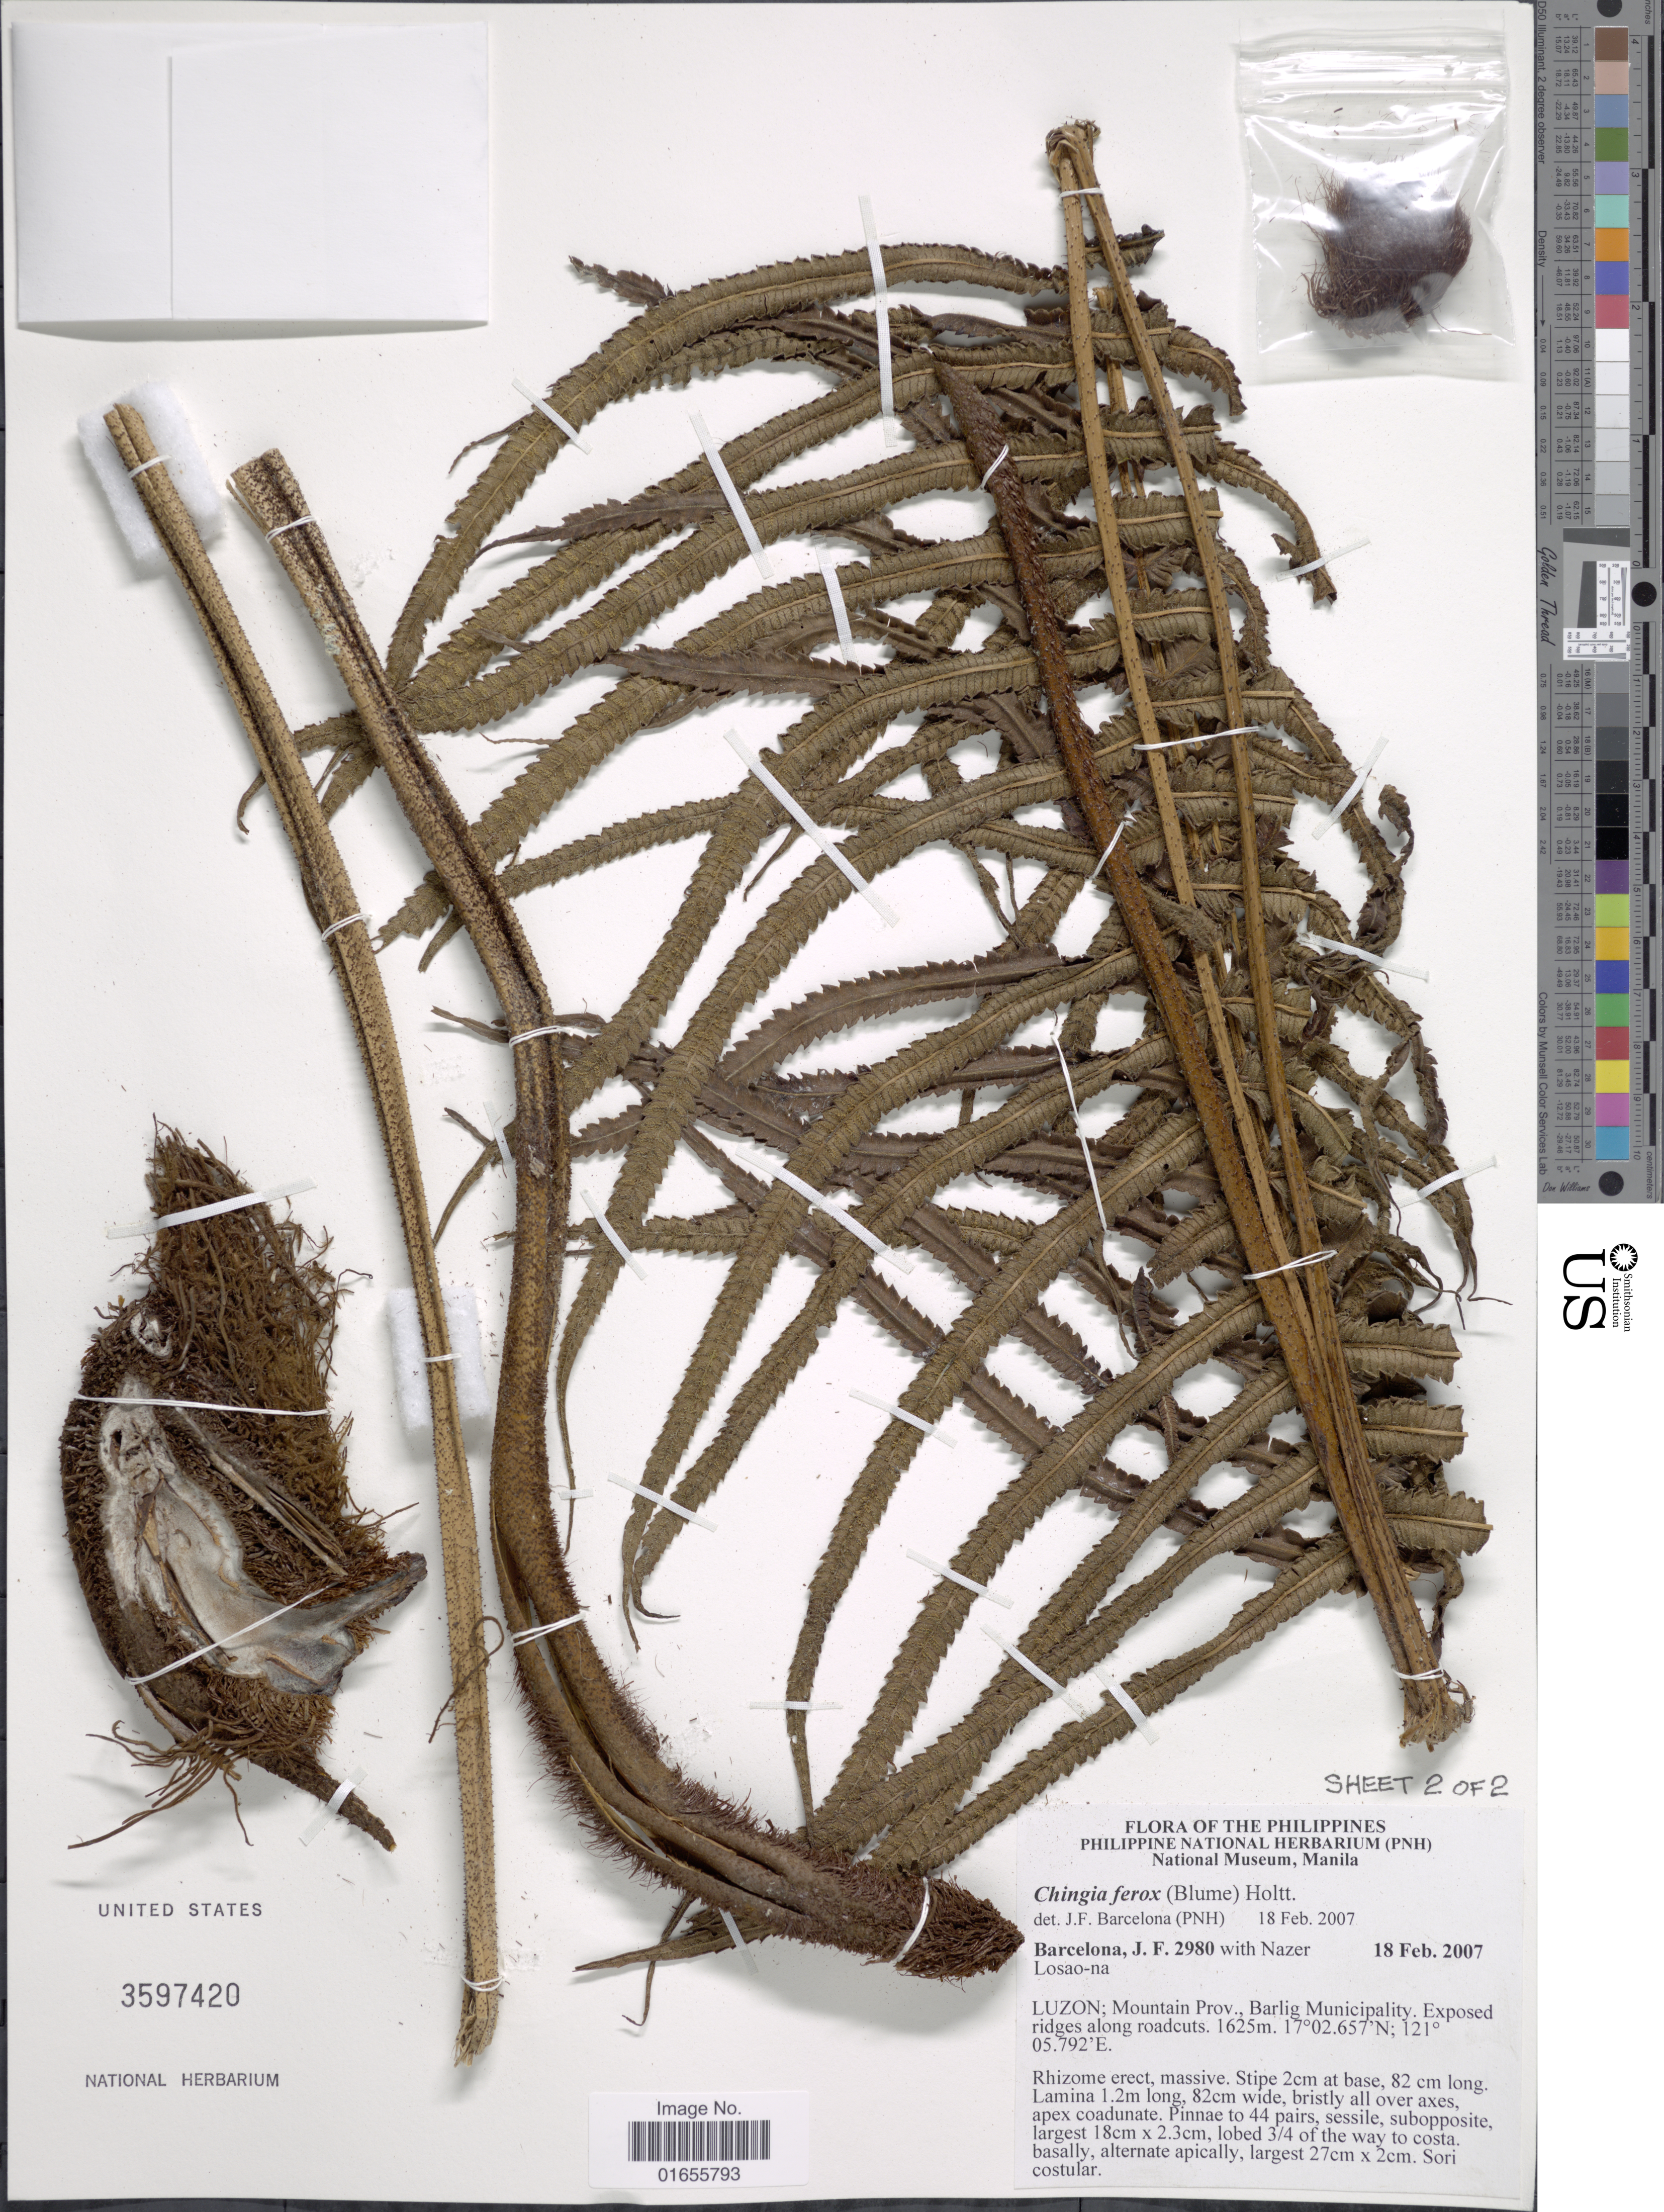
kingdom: Plantae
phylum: Tracheophyta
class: Polypodiopsida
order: Polypodiales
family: Thelypteridaceae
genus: Chingia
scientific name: Chingia ferox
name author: (Blume) Holttum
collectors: J. F. Barcelona & N. Losao-na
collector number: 2980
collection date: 2007-02-18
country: Philippines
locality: Luzon; Mountain Prov., Barlig Municipality. Exposed ridges along roadcuts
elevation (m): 1625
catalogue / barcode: US 3597420